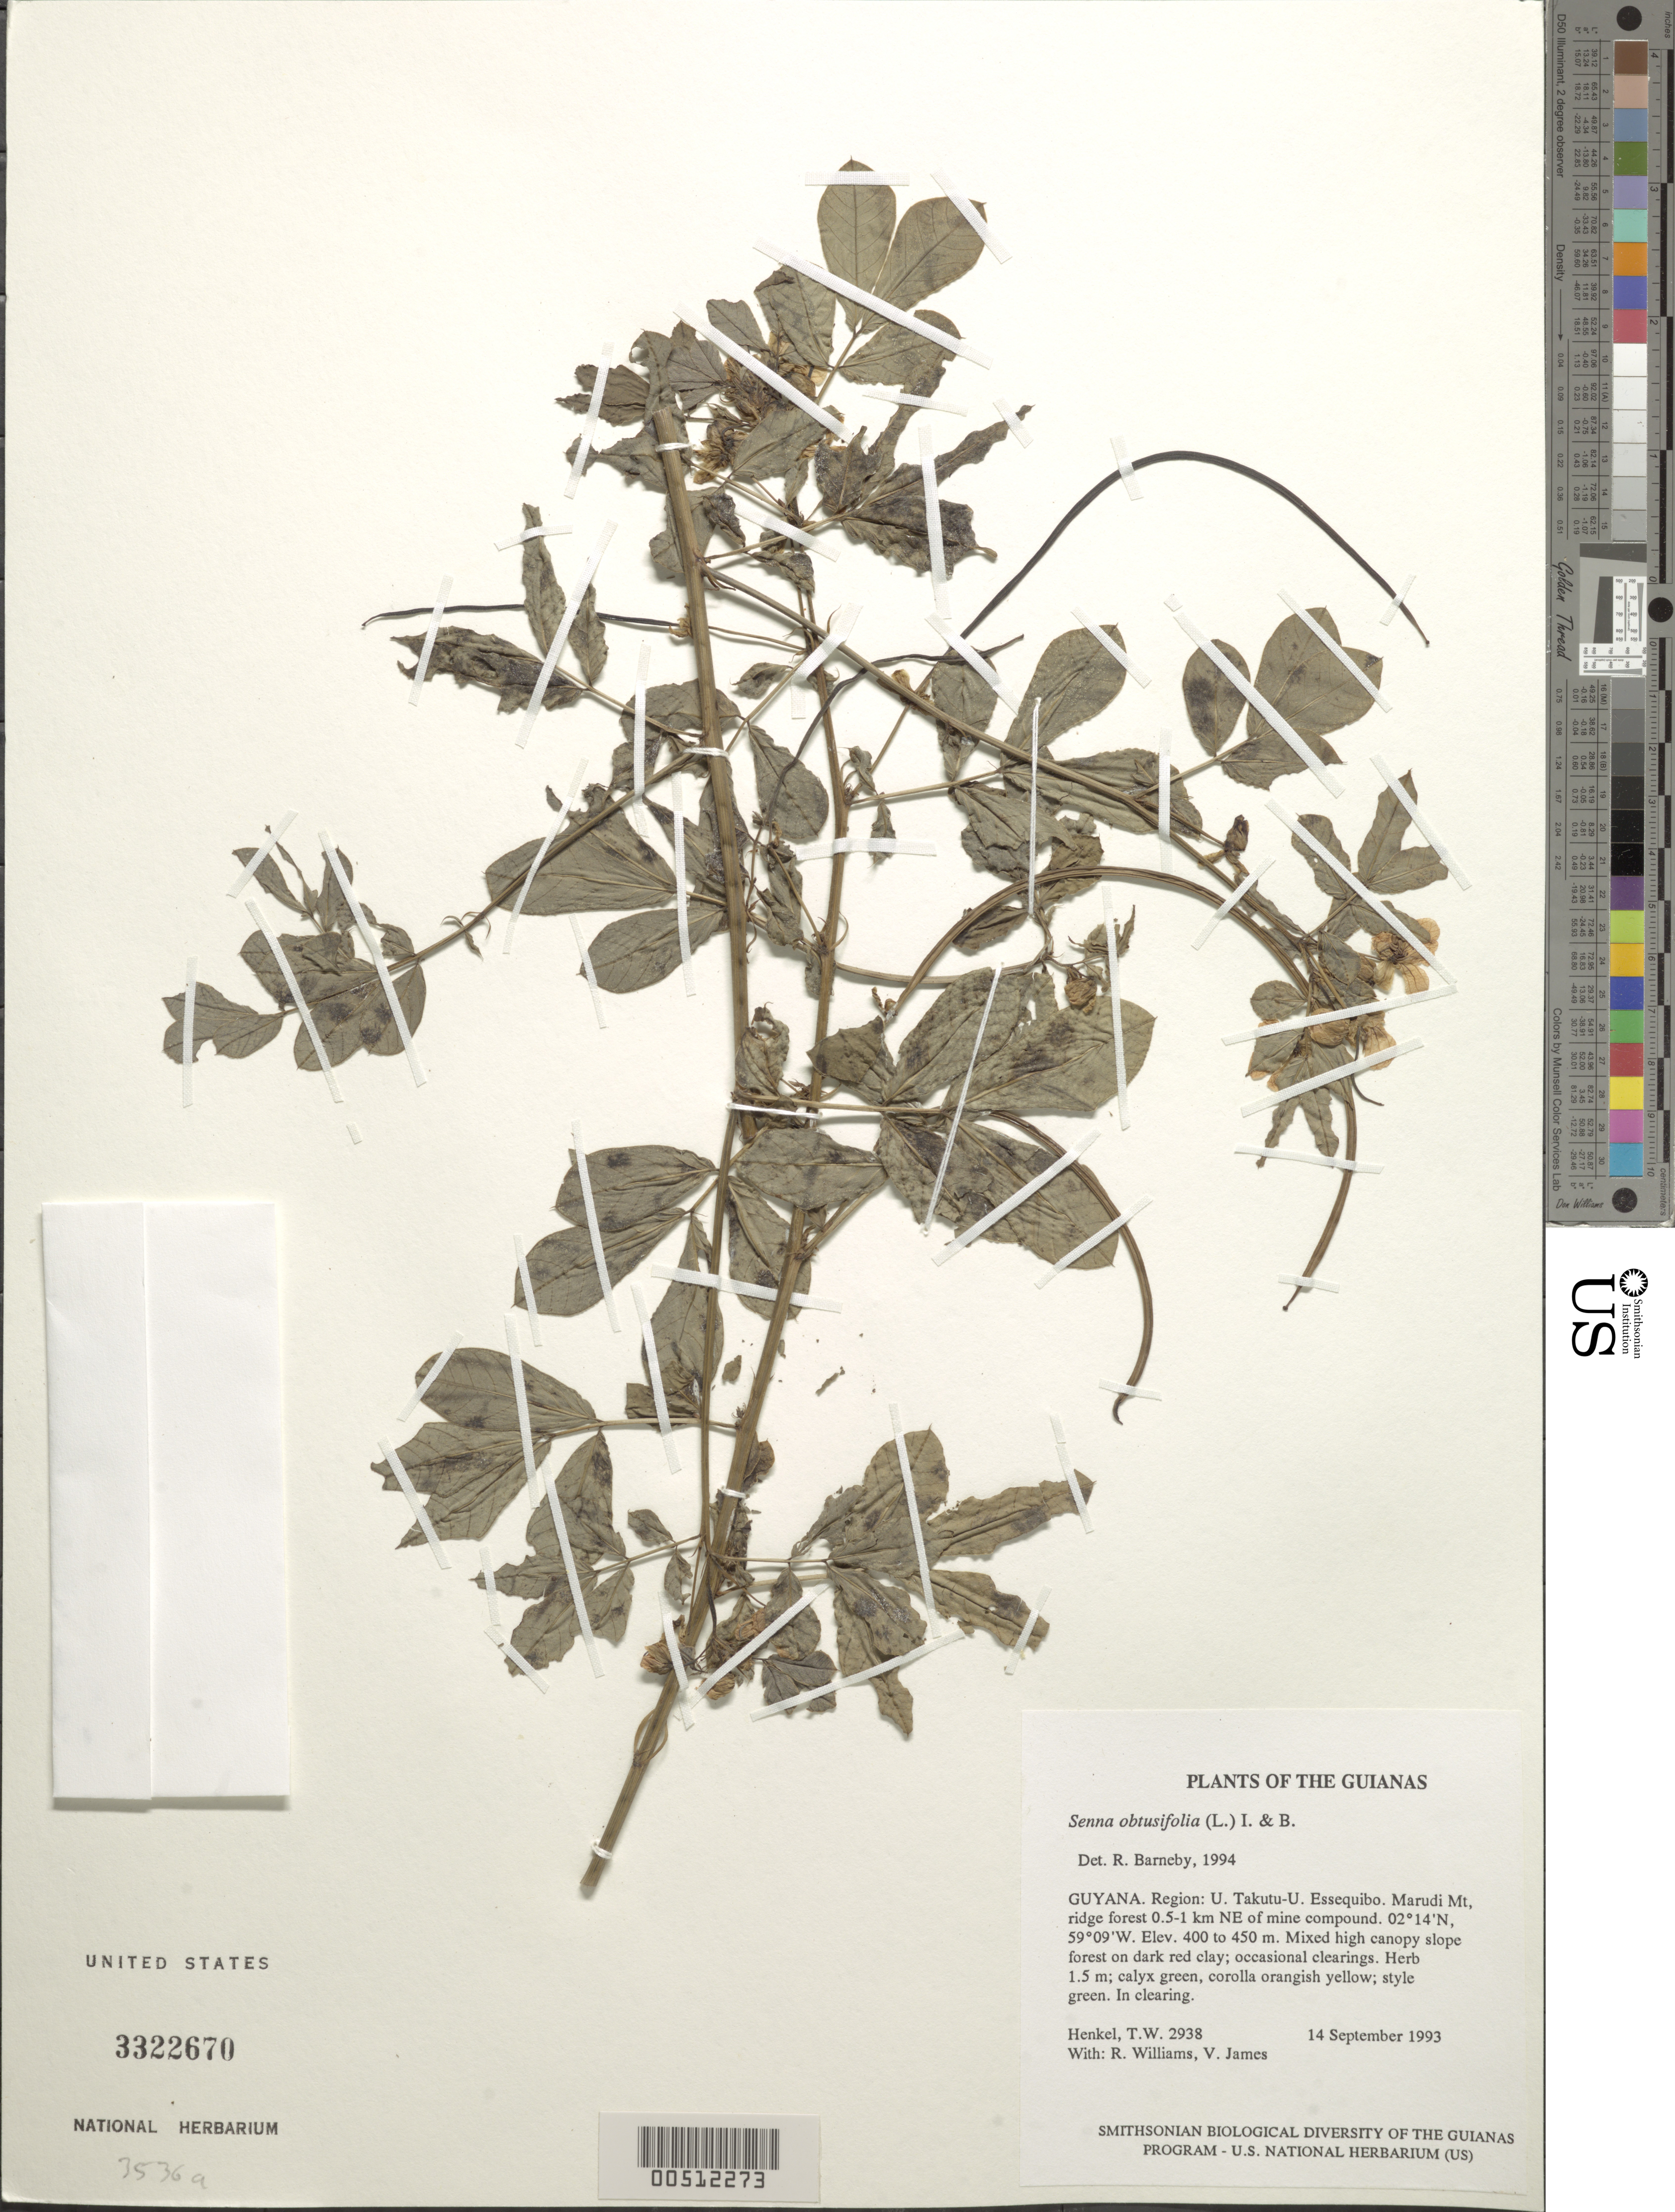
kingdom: Plantae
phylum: Tracheophyta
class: Magnoliopsida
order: Fabales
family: Fabaceae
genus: Senna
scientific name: Senna obtusifolia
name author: (L.) H.S. Irwin & Barneby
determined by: Barneby, Rupert C., (NY)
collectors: T. Henkel, R. Williams & V. James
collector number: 2938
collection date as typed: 14 September 1993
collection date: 1993-09-14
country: Guyana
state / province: U. Takutu-U. Essequibo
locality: Marudi Mt, ridge forest 0.5-1 km NE of mine compound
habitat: Mixed high canopy slope forest on dark red clay; occasional clearings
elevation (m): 400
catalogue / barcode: US 3322670